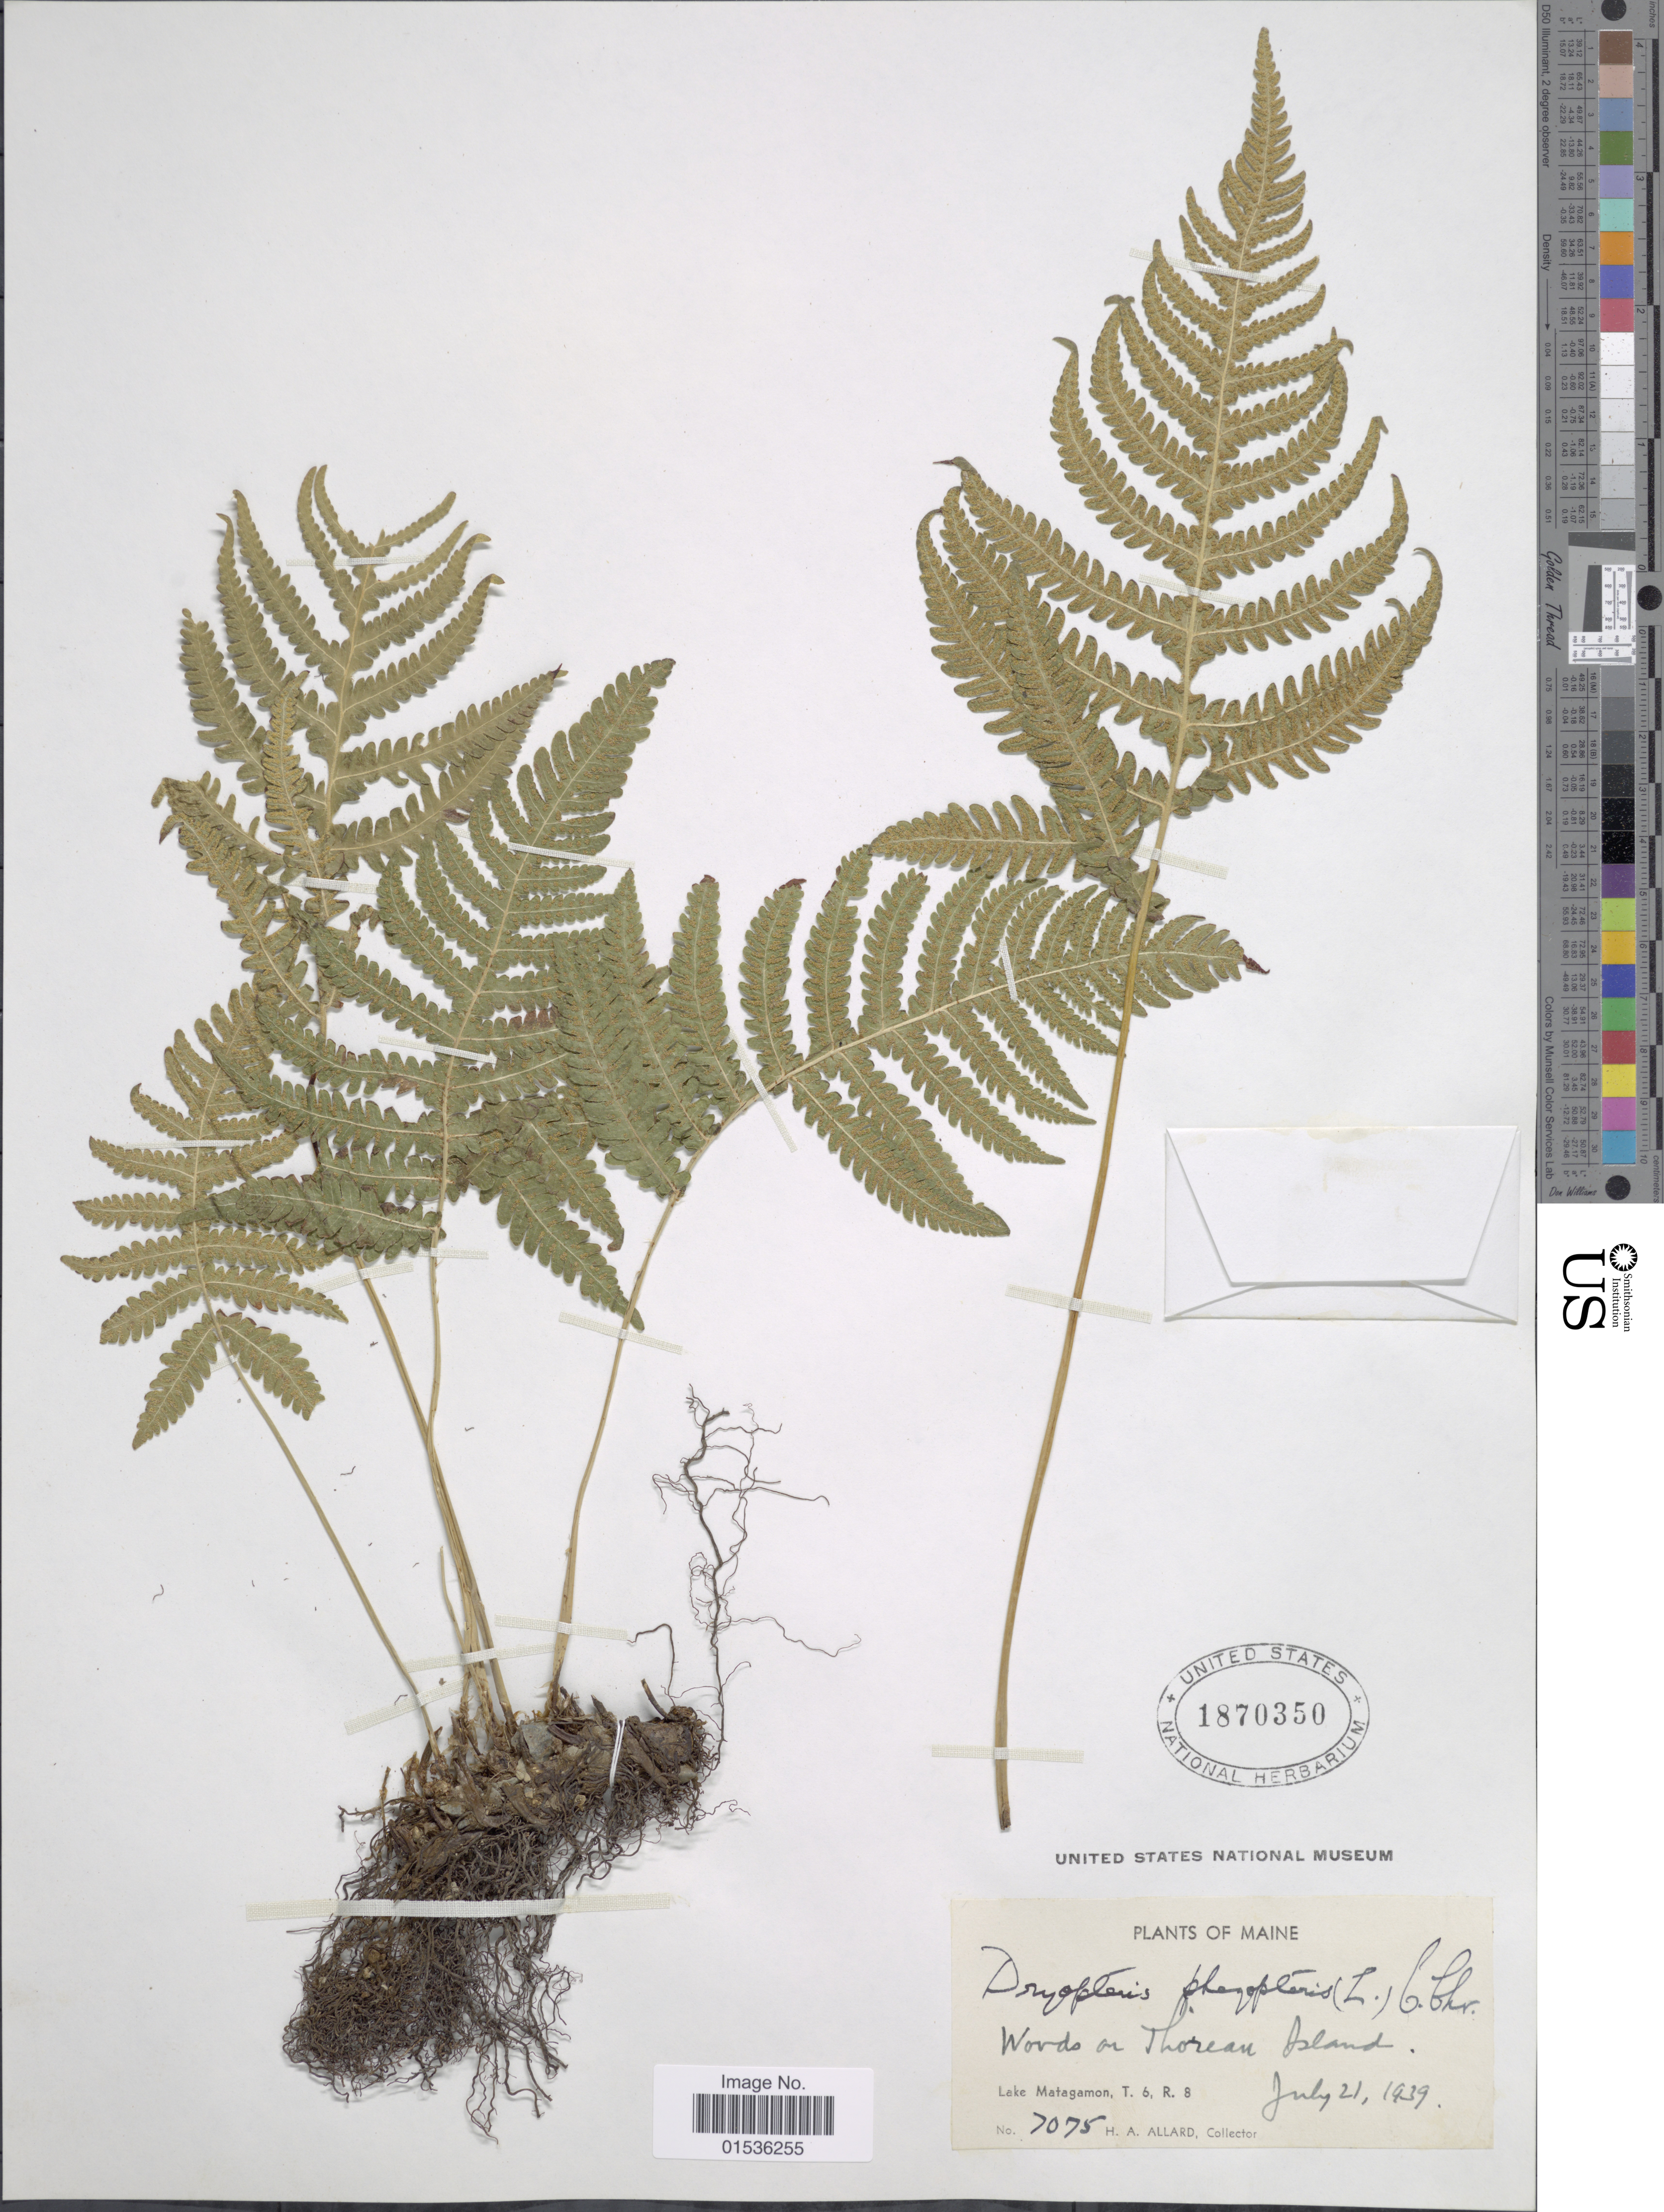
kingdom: Plantae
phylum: Tracheophyta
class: Polypodiopsida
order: Polypodiales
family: Thelypteridaceae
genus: Phegopteris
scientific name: Phegopteris connectilis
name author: (Michx.) Watt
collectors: H. A. Allard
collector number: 7075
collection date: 1939-07-21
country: United States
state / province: Maine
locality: Maine, Lake Matagamon, T. 6, R. 8.Words or Thoreau Island.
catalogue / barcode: US 1870350